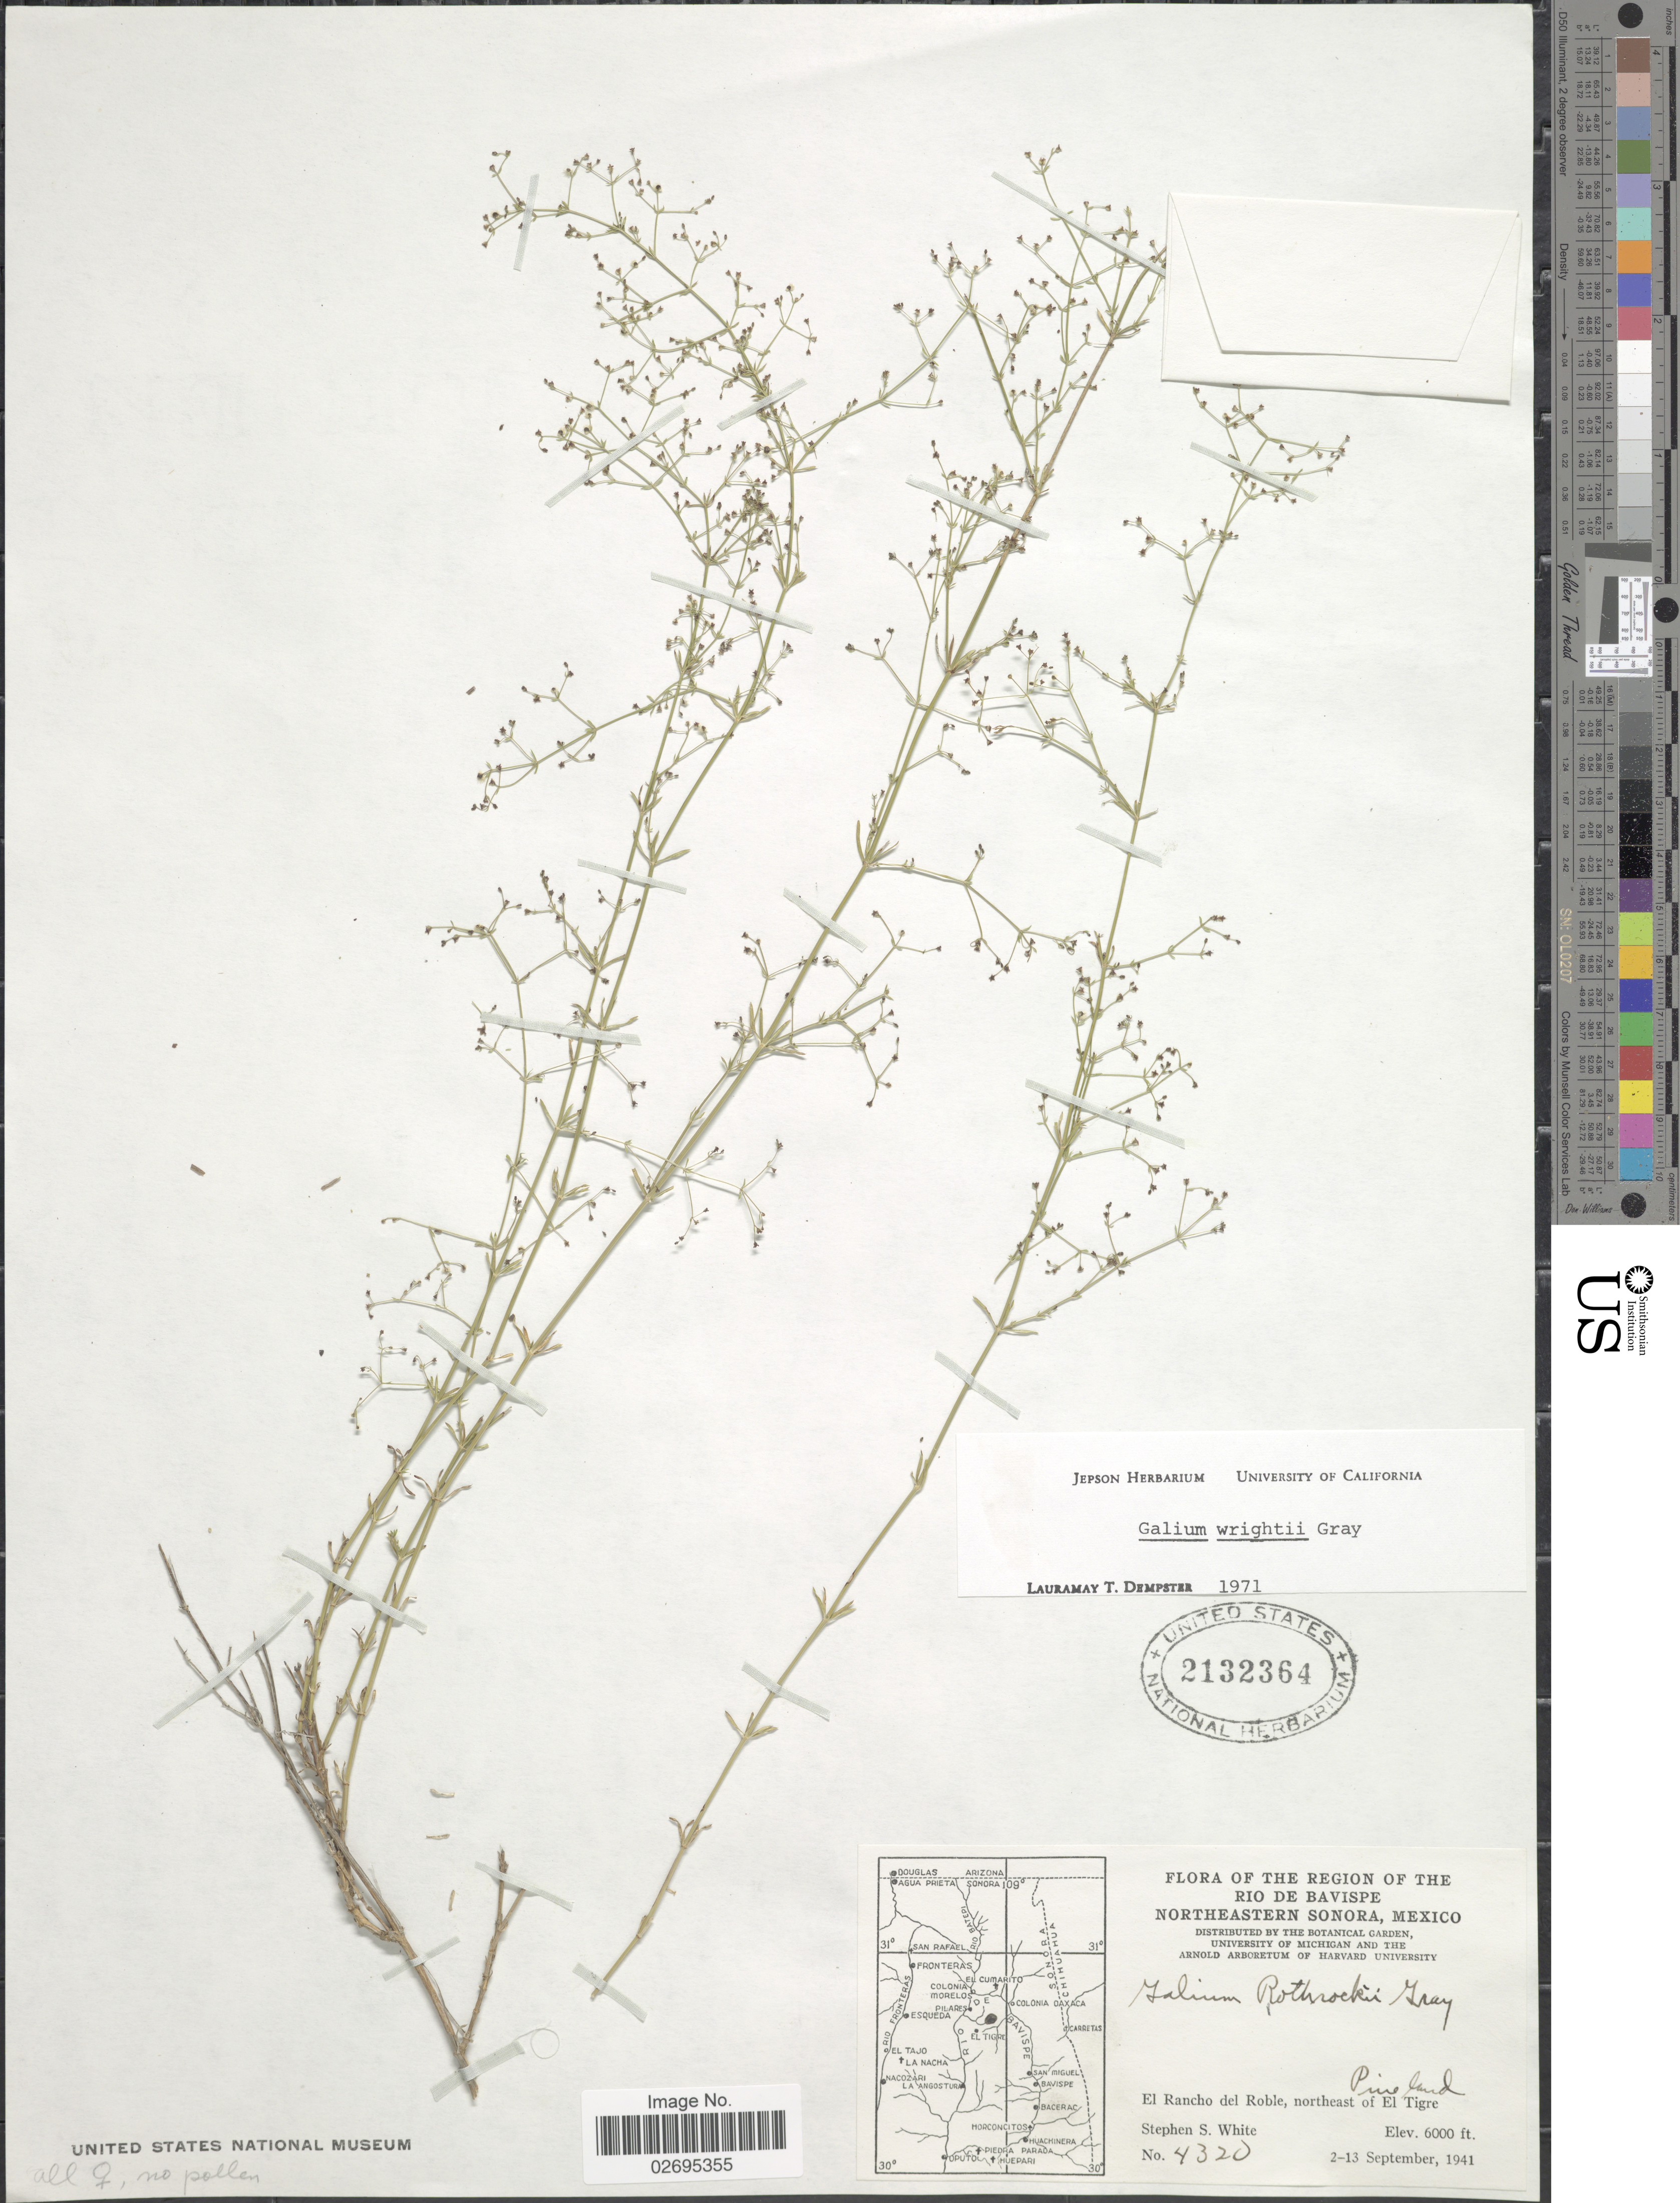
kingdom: Plantae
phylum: Tracheophyta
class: Magnoliopsida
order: Gentianales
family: Rubiaceae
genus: Galium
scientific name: Galium wrightii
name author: A. Gray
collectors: S. S. White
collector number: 4320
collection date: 1941-09-02/1941-09-13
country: Mexico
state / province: Sonora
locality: The Region of the Northeastern Sonora, El Rancho del Roble, northeast of El Tigre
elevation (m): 1829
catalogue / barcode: US 2132364